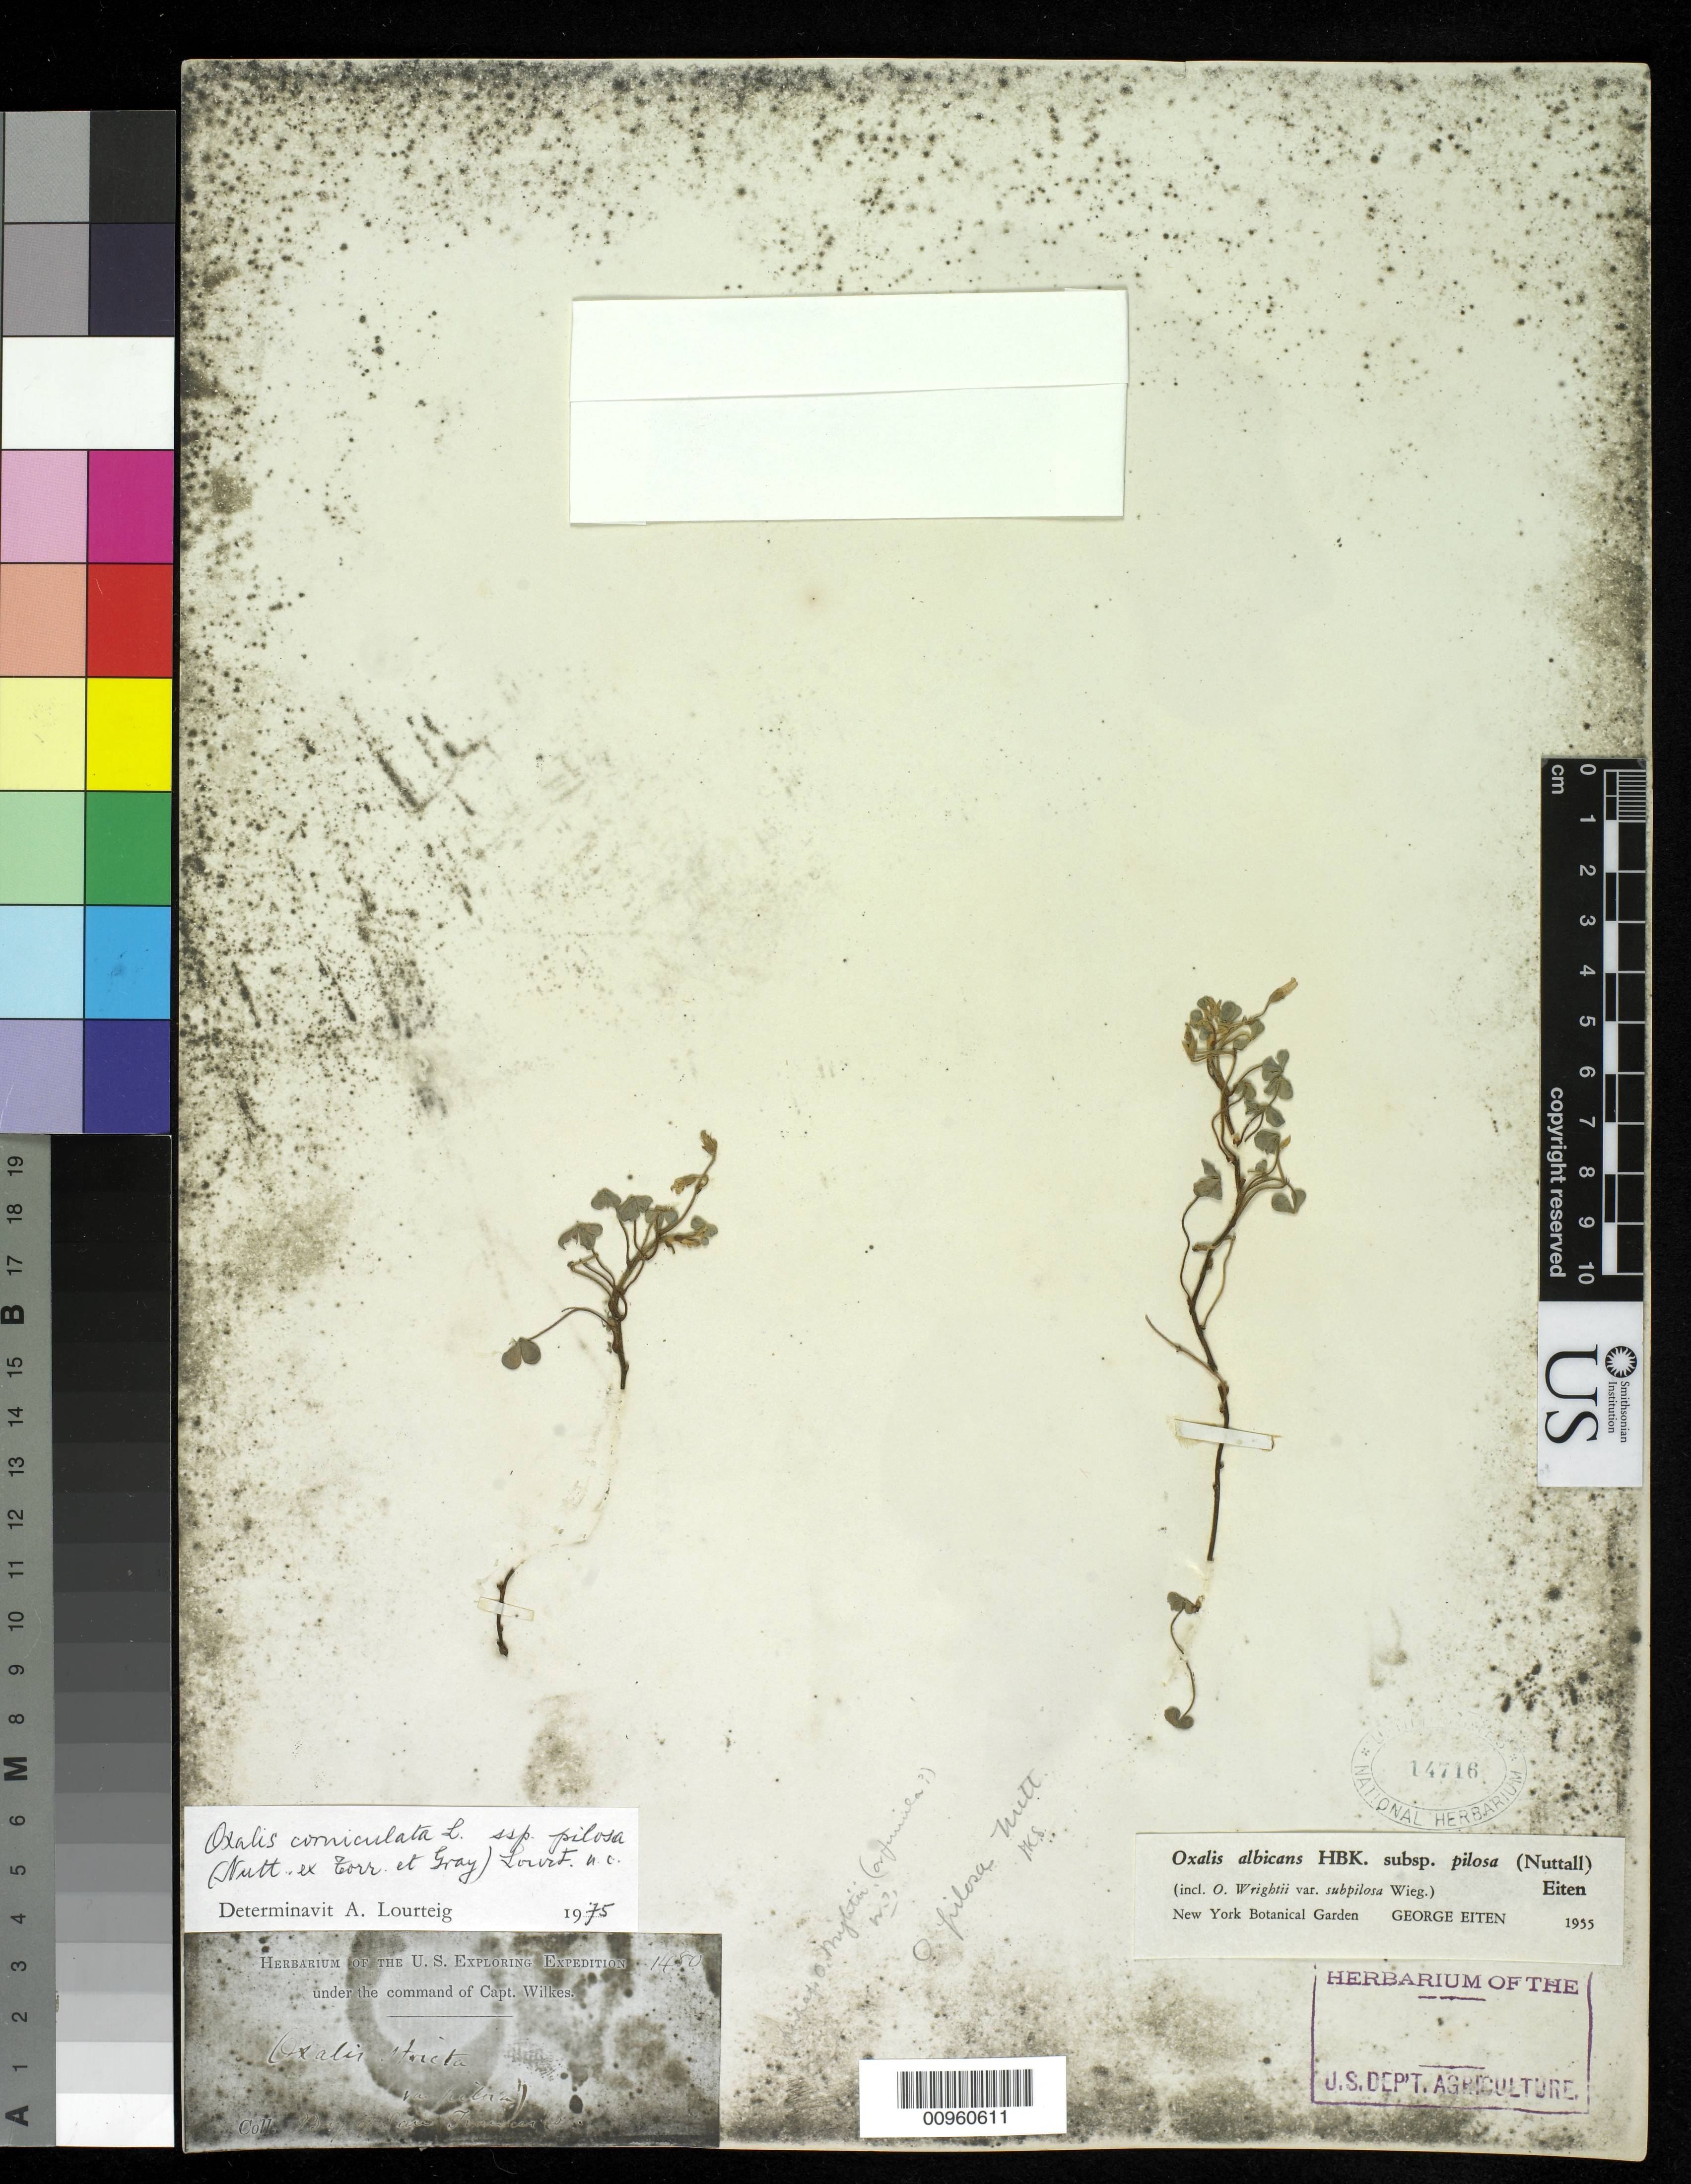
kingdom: Plantae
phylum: Tracheophyta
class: Magnoliopsida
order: Oxalidales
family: Oxalidaceae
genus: Oxalis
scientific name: Oxalis corniculata subsp. pilosa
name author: (Nutt.) Lourteig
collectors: Wilkes Explor. Exped.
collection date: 1838/1842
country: United States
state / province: California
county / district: San Francisco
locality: Bay of San Francisco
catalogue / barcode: US 14716